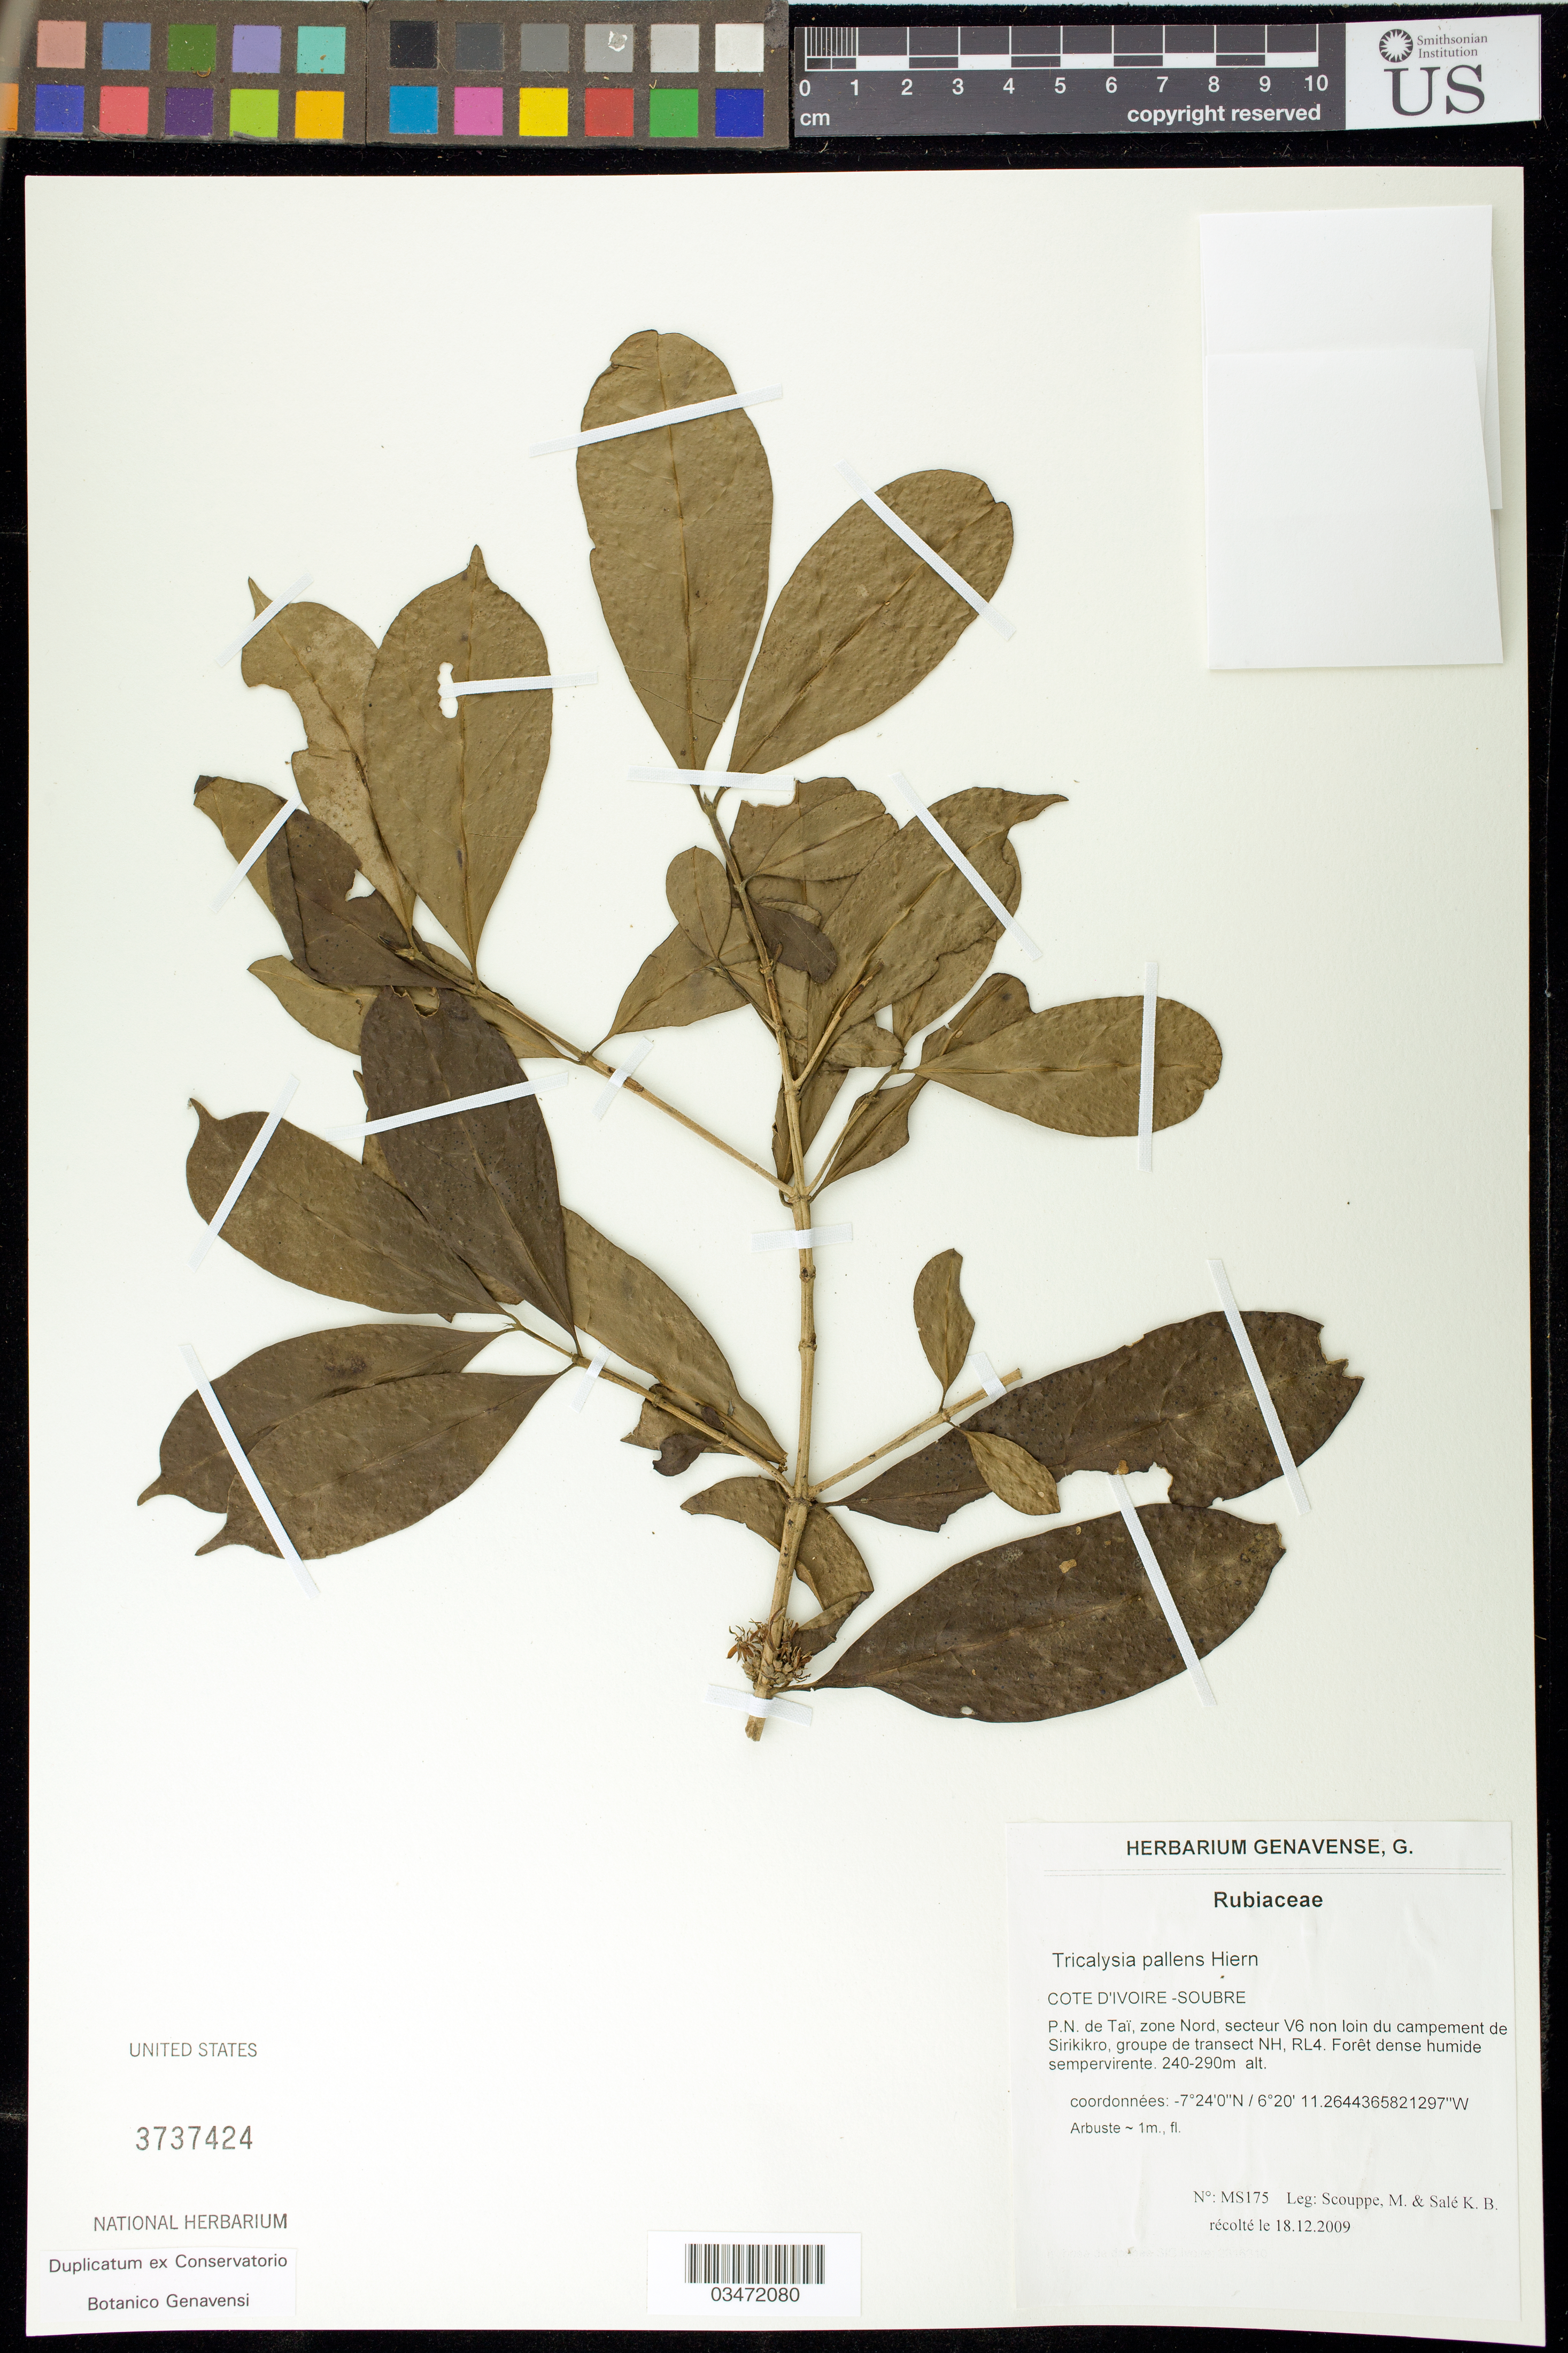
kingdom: Plantae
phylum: Tracheophyta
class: Magnoliopsida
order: Gentianales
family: Rubiaceae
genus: Tricalysia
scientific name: Tricalysia pallens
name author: Hiern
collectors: M. Scouppe & K. Sale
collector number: MS175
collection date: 2009-12-18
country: Ivory Coast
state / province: Bas-Sassandra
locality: Soubre. P.N. de Taï, zone Nord, secteur V6 non loin du campement de Sirikikro, groupe de transect NH, RL4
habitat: Forêt dense humide sempervirente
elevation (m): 240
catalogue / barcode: US 3737424